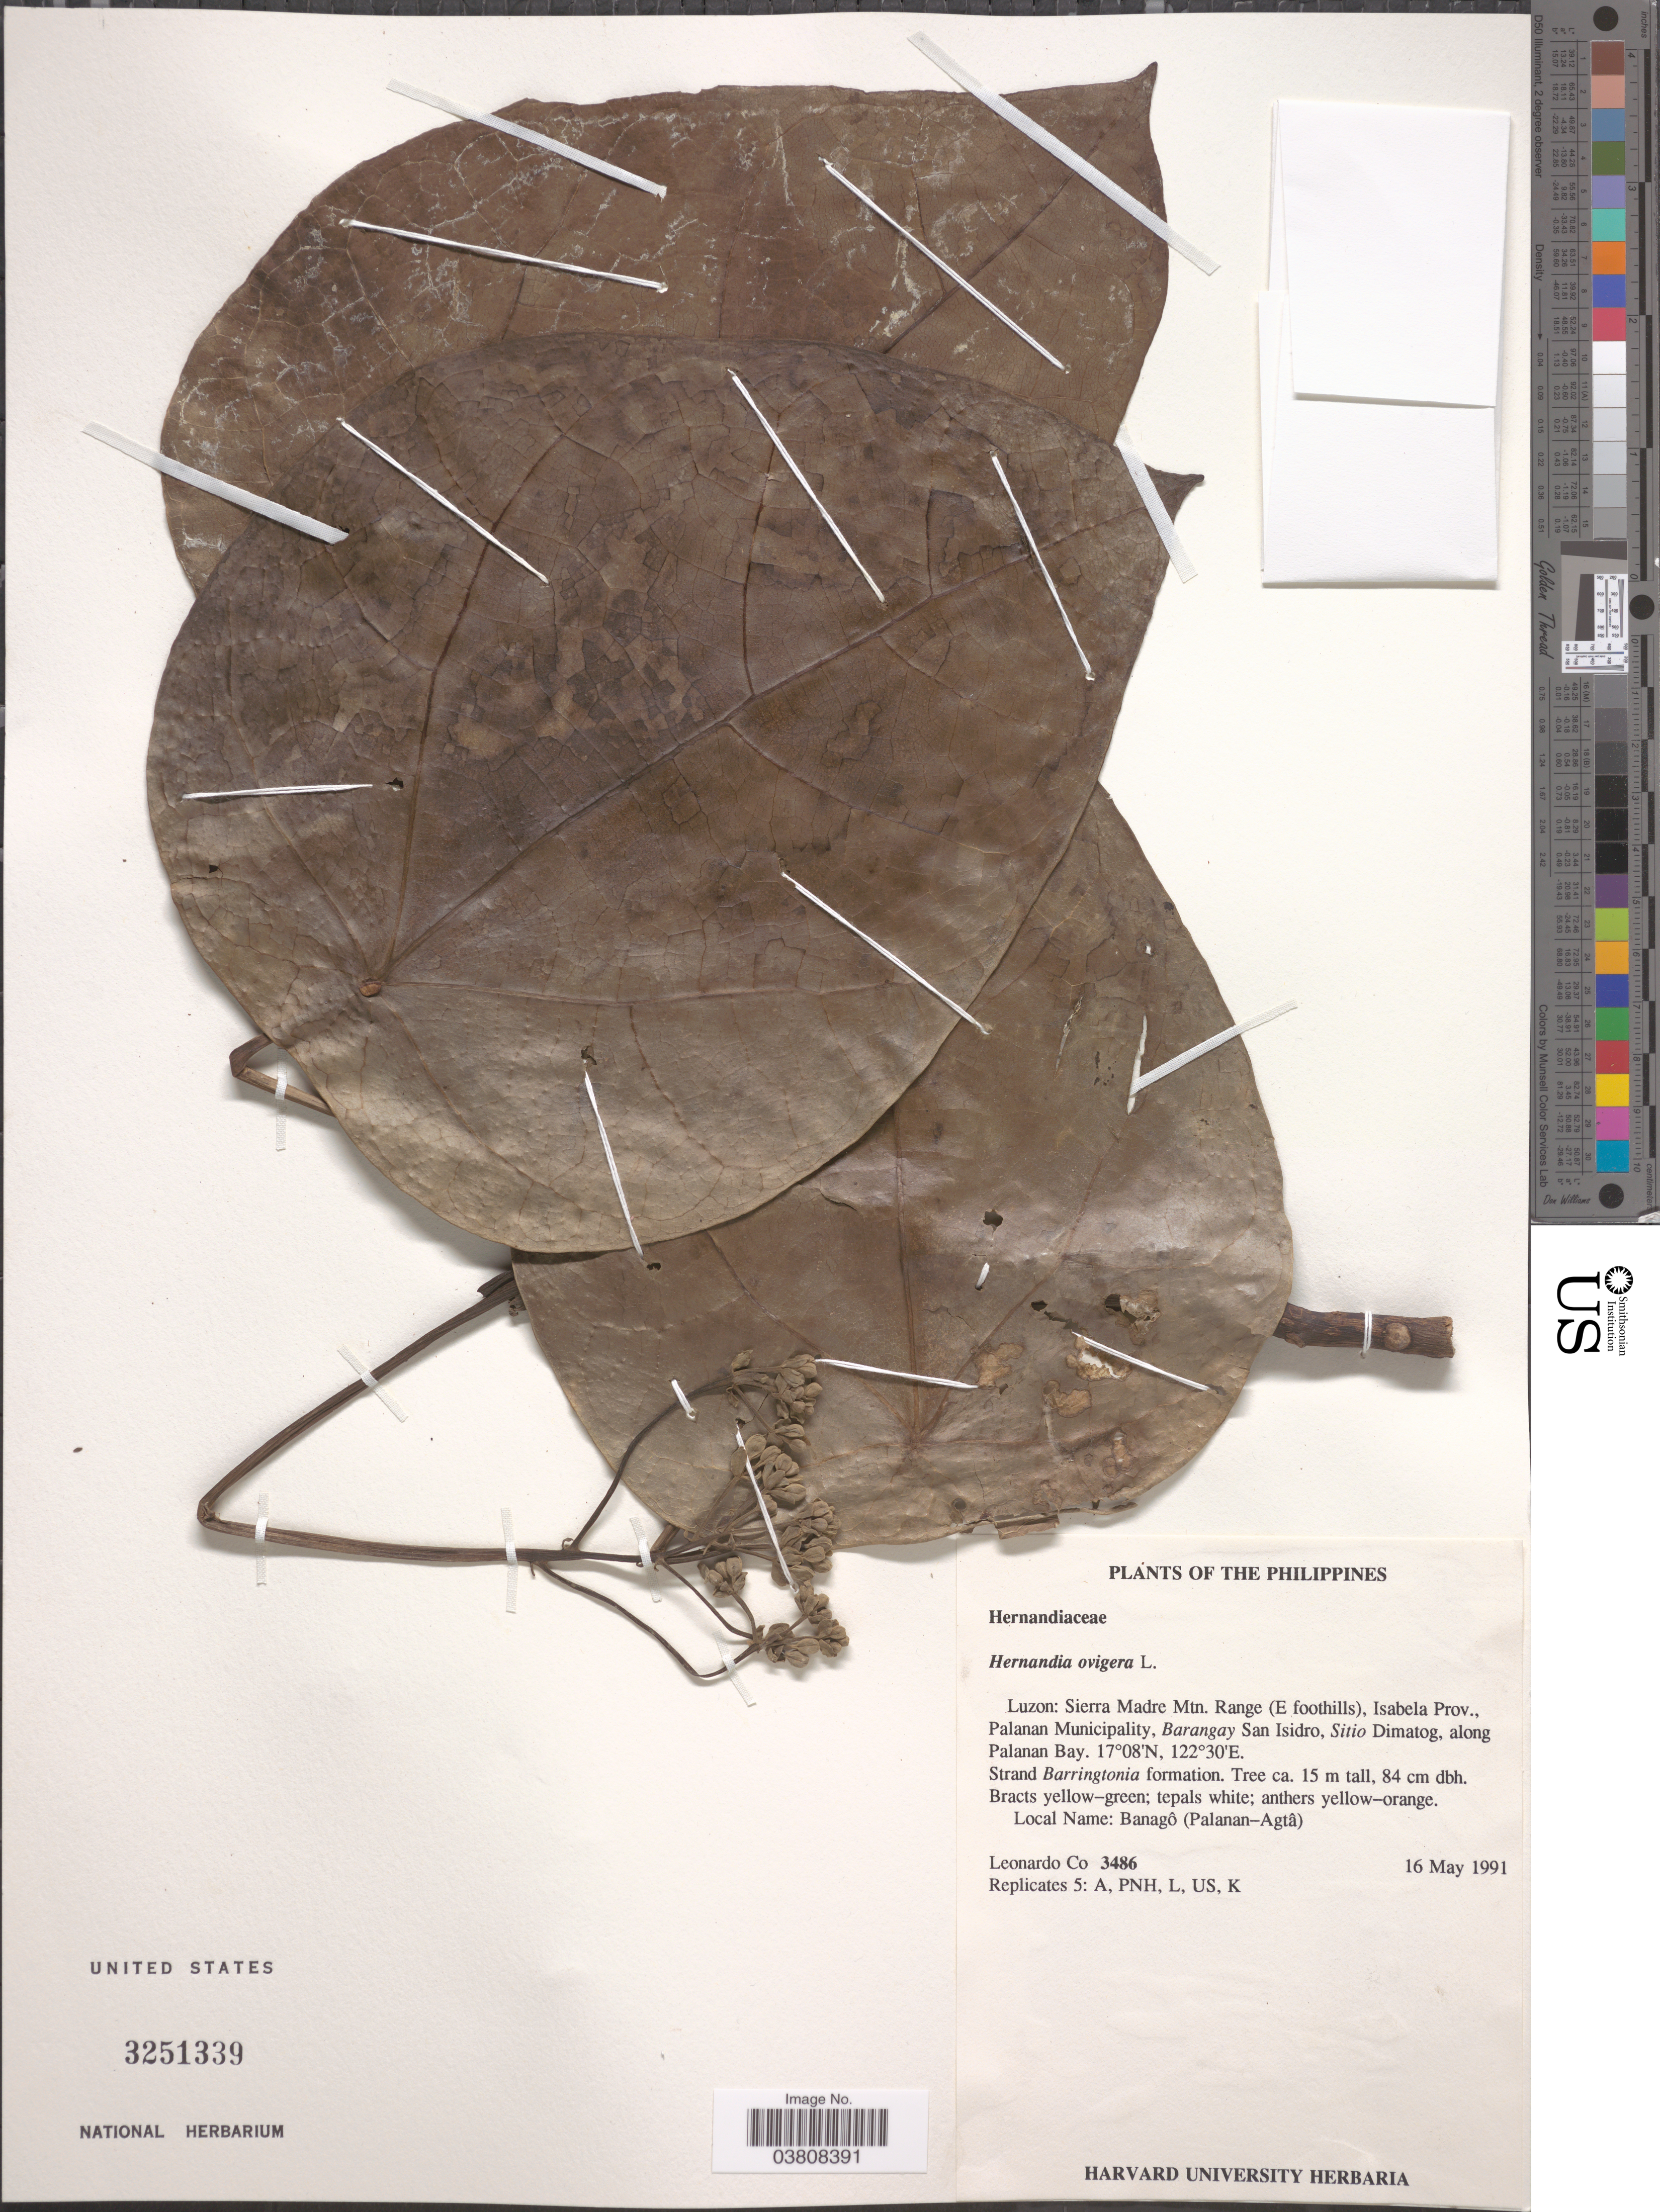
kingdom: Plantae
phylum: Tracheophyta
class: Magnoliopsida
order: Laurales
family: Hernandiaceae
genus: Hernandia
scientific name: Hernandia nymphaeifolia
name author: (C. Presl) Kubitzki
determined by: Strong, Mark T., (BOT), Smithsonian Institution - National Museum of Natural History (UNITED STATES)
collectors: L. Co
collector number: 3486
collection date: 1991-05-16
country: Philippines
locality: Luzon: Sierra Madre Mtn. Range (E foothills), Isabela Prov., Palanan Municipality, Barangay San Isidro, Sitio Dimatog, along Palanan Bay.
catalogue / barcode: US 3251339